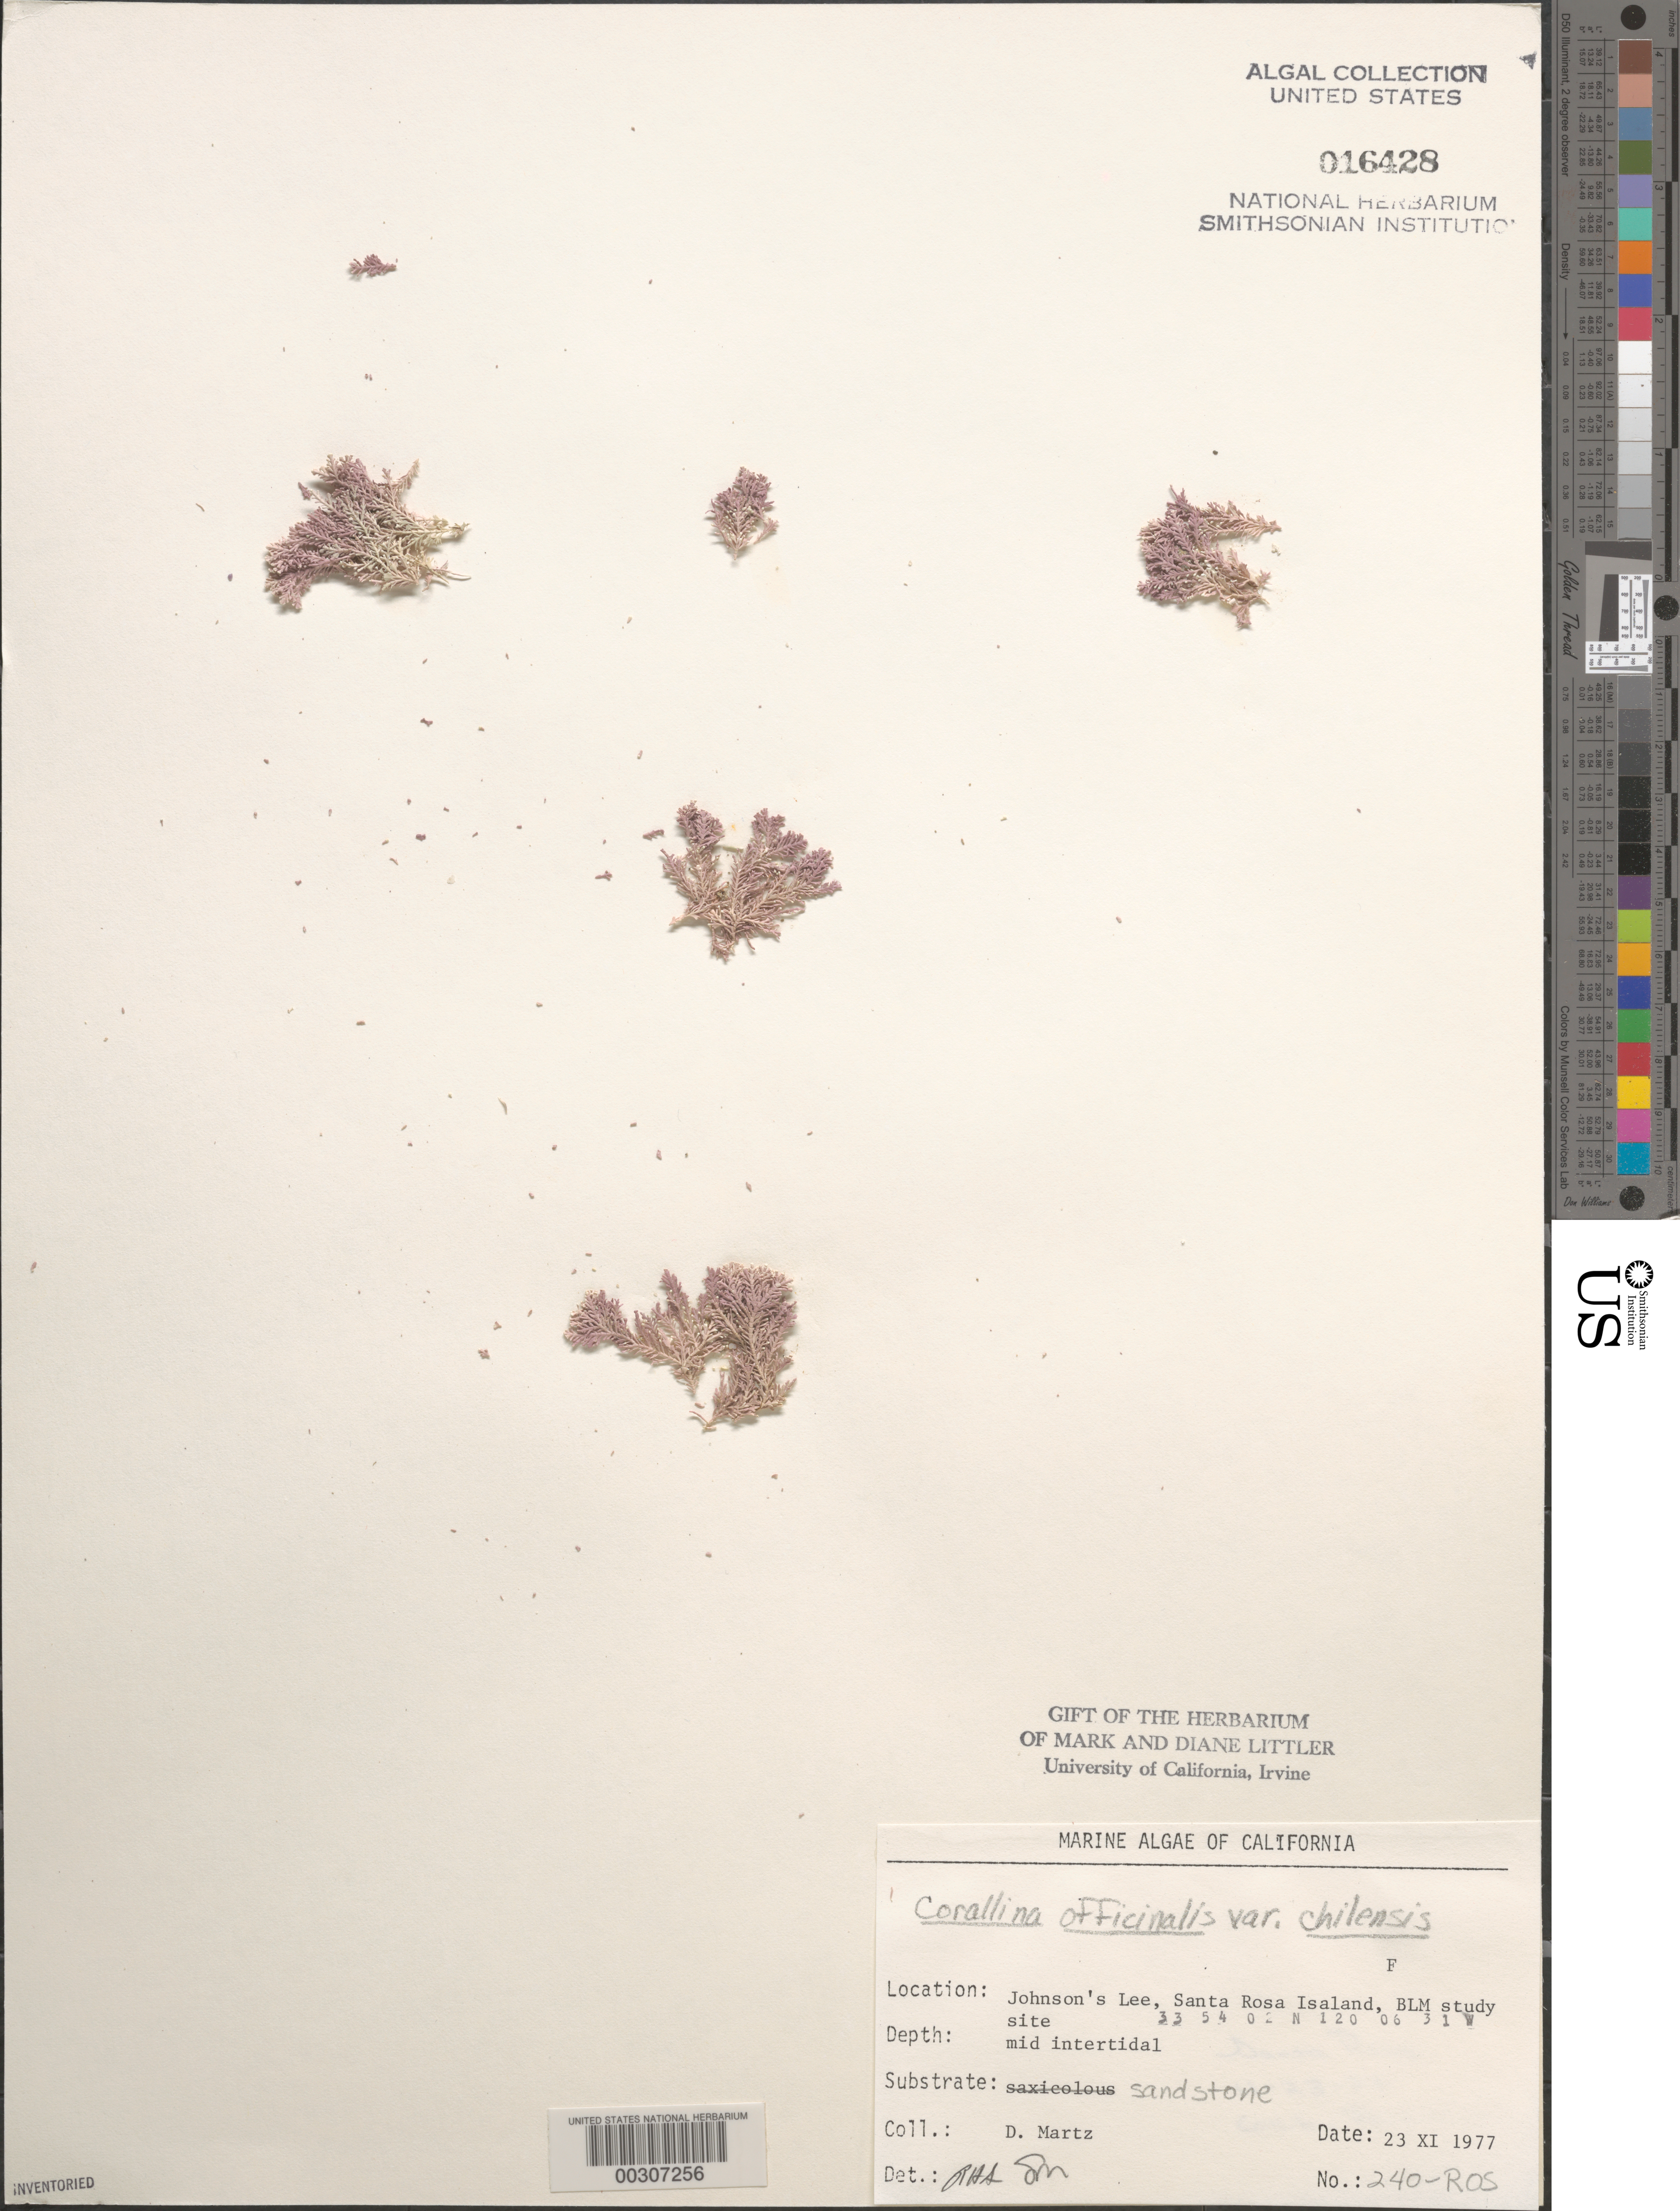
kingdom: Plantae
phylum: Rhodophyta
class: Florideophyceae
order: Corallinales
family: Corallinaceae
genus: Corallina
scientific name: Corallina officinalis var. chilensis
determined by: Sims, Robert H.; Murray, S. N.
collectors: D. Martz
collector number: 240-ros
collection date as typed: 23 Nov 1977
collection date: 1977-11-23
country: United States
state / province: California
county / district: Santa Barbara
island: Santa Rosa Island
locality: Johnson's Lee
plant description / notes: BLM-SOCALBIGHT Rocky Intertidal Survey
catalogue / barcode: US 16428